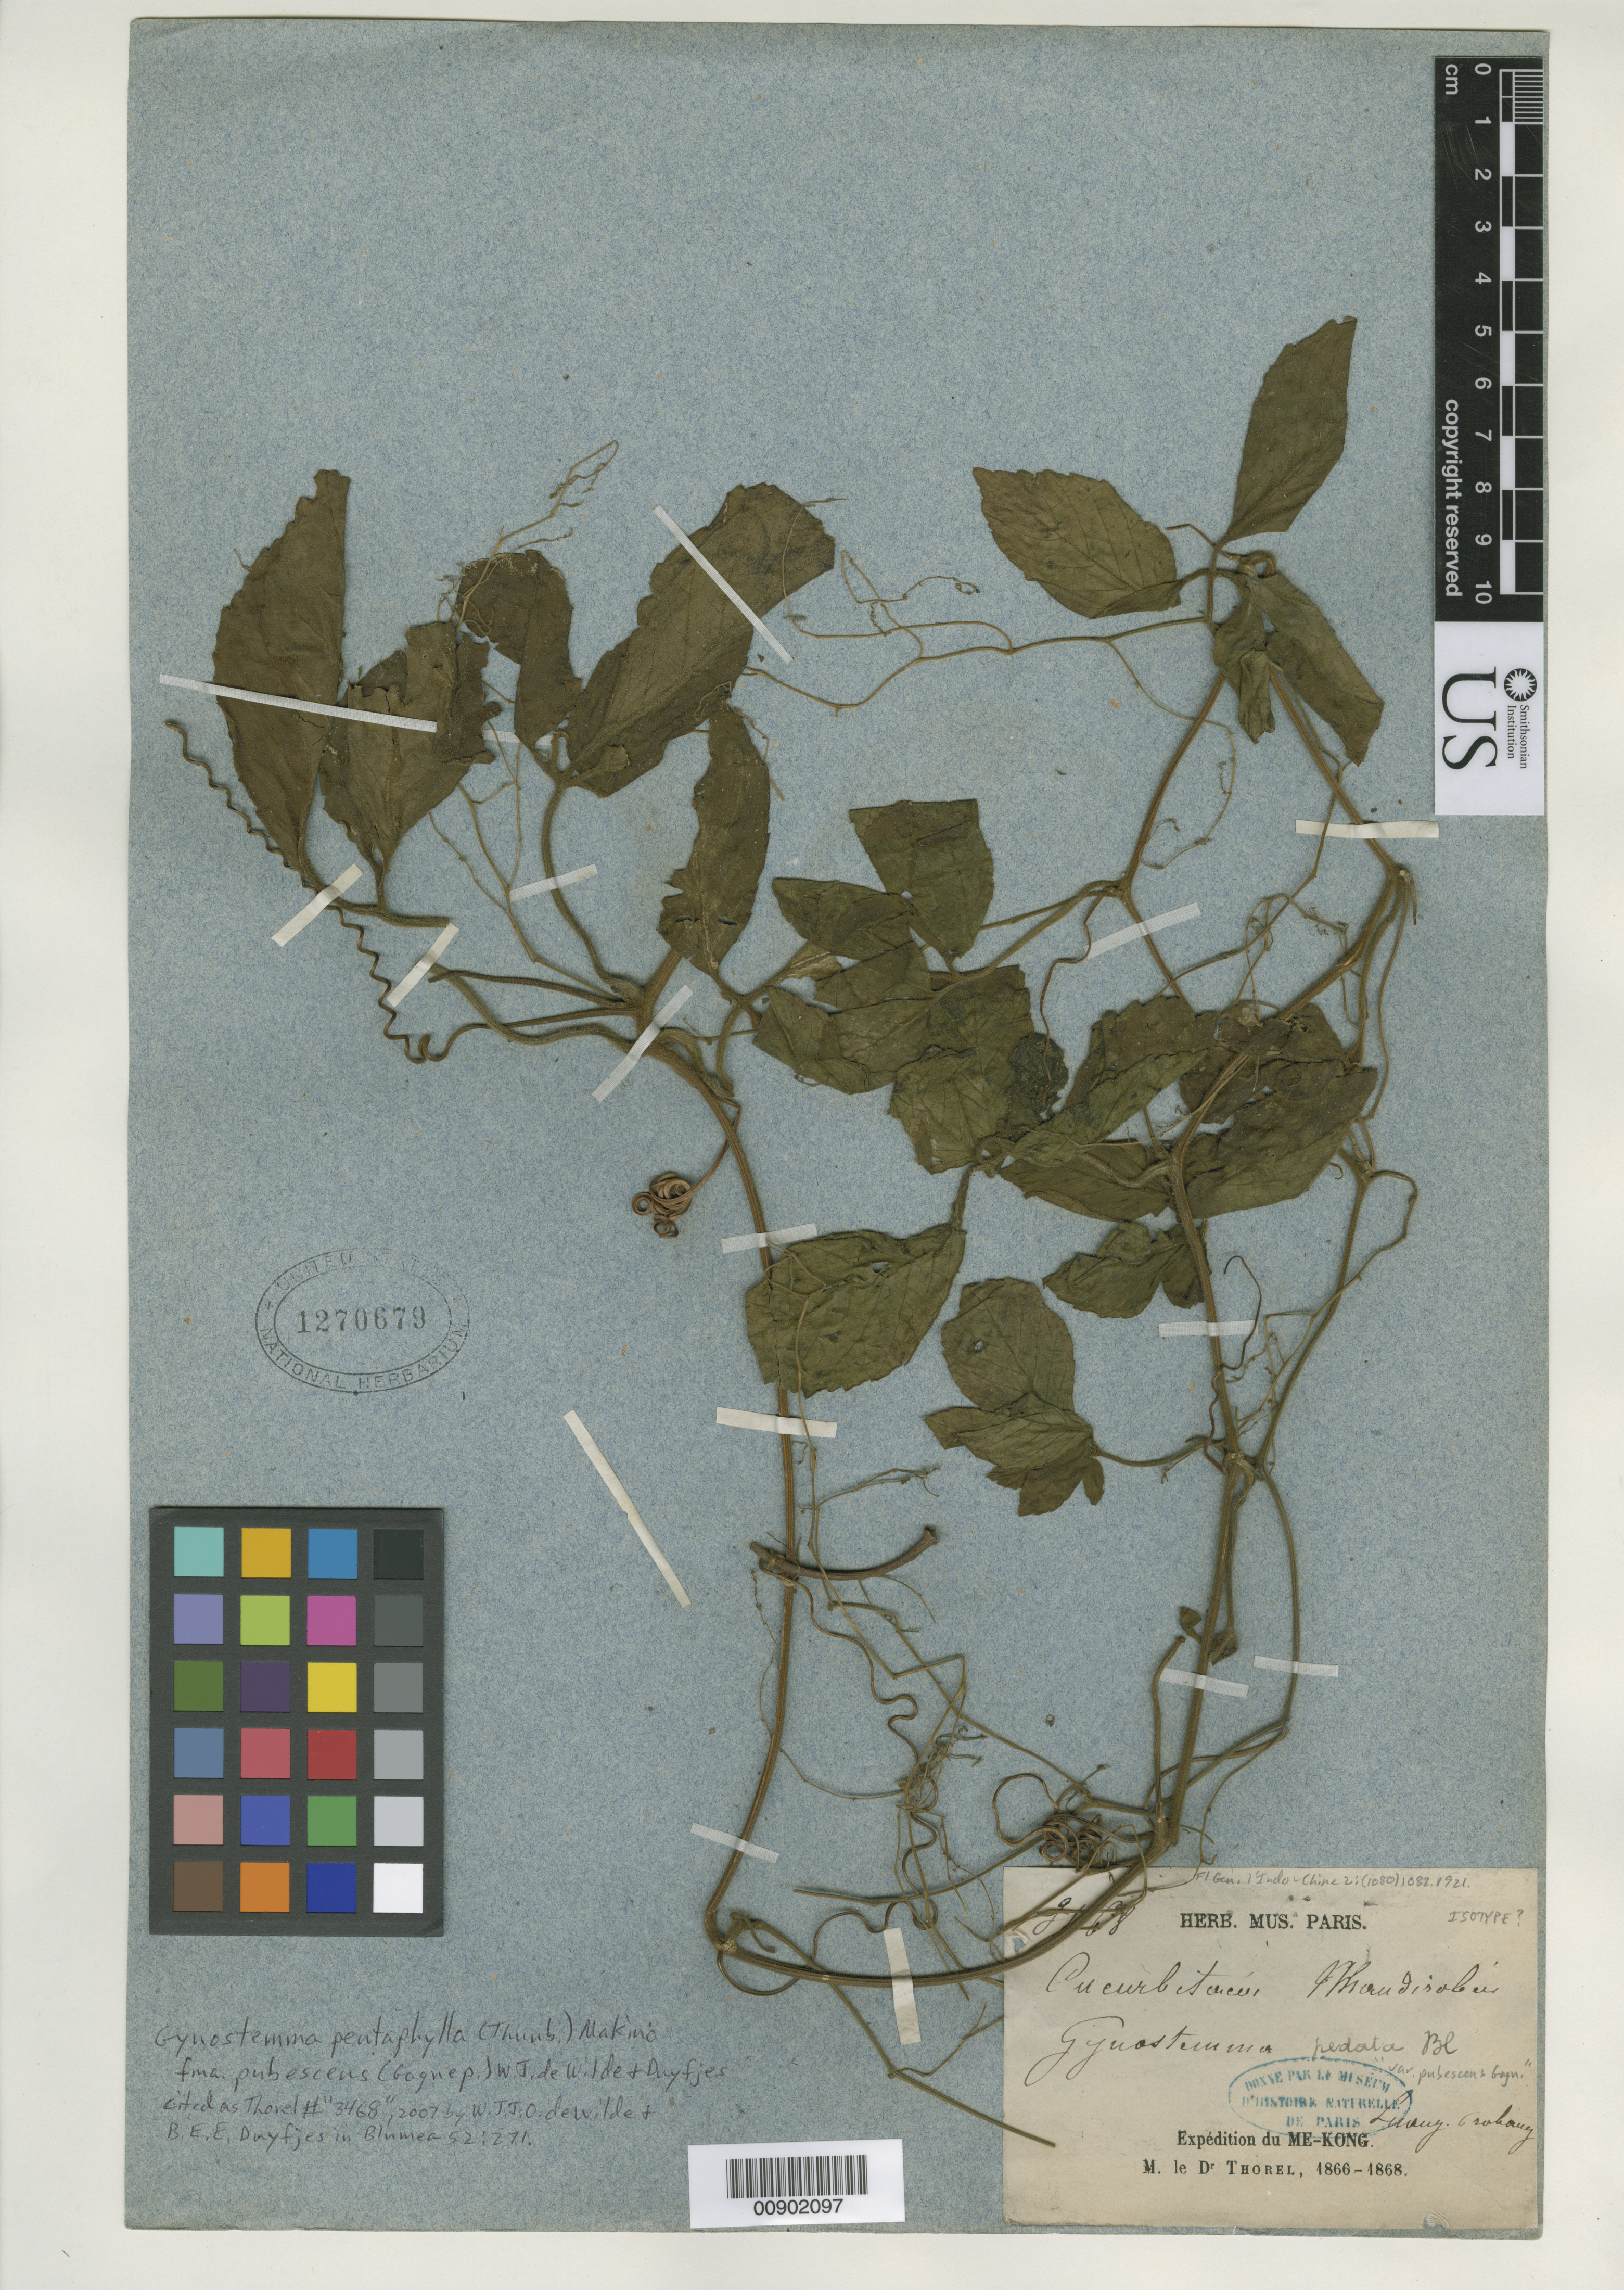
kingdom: Plantae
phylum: Tracheophyta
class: Magnoliopsida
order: Cucurbitales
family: Cucurbitaceae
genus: Gynostemma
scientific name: Gynostemma pedata var. pubescens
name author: Gagnep.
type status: Isotype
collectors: C. Thorel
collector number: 3468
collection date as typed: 1866 to -- --- 1868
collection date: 1866/1868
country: Laos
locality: Luang-prabang.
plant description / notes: Currently accepted name as cited by de Wilde & Duyfjes, Blumea 52: 271 (2007).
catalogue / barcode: US 1270679